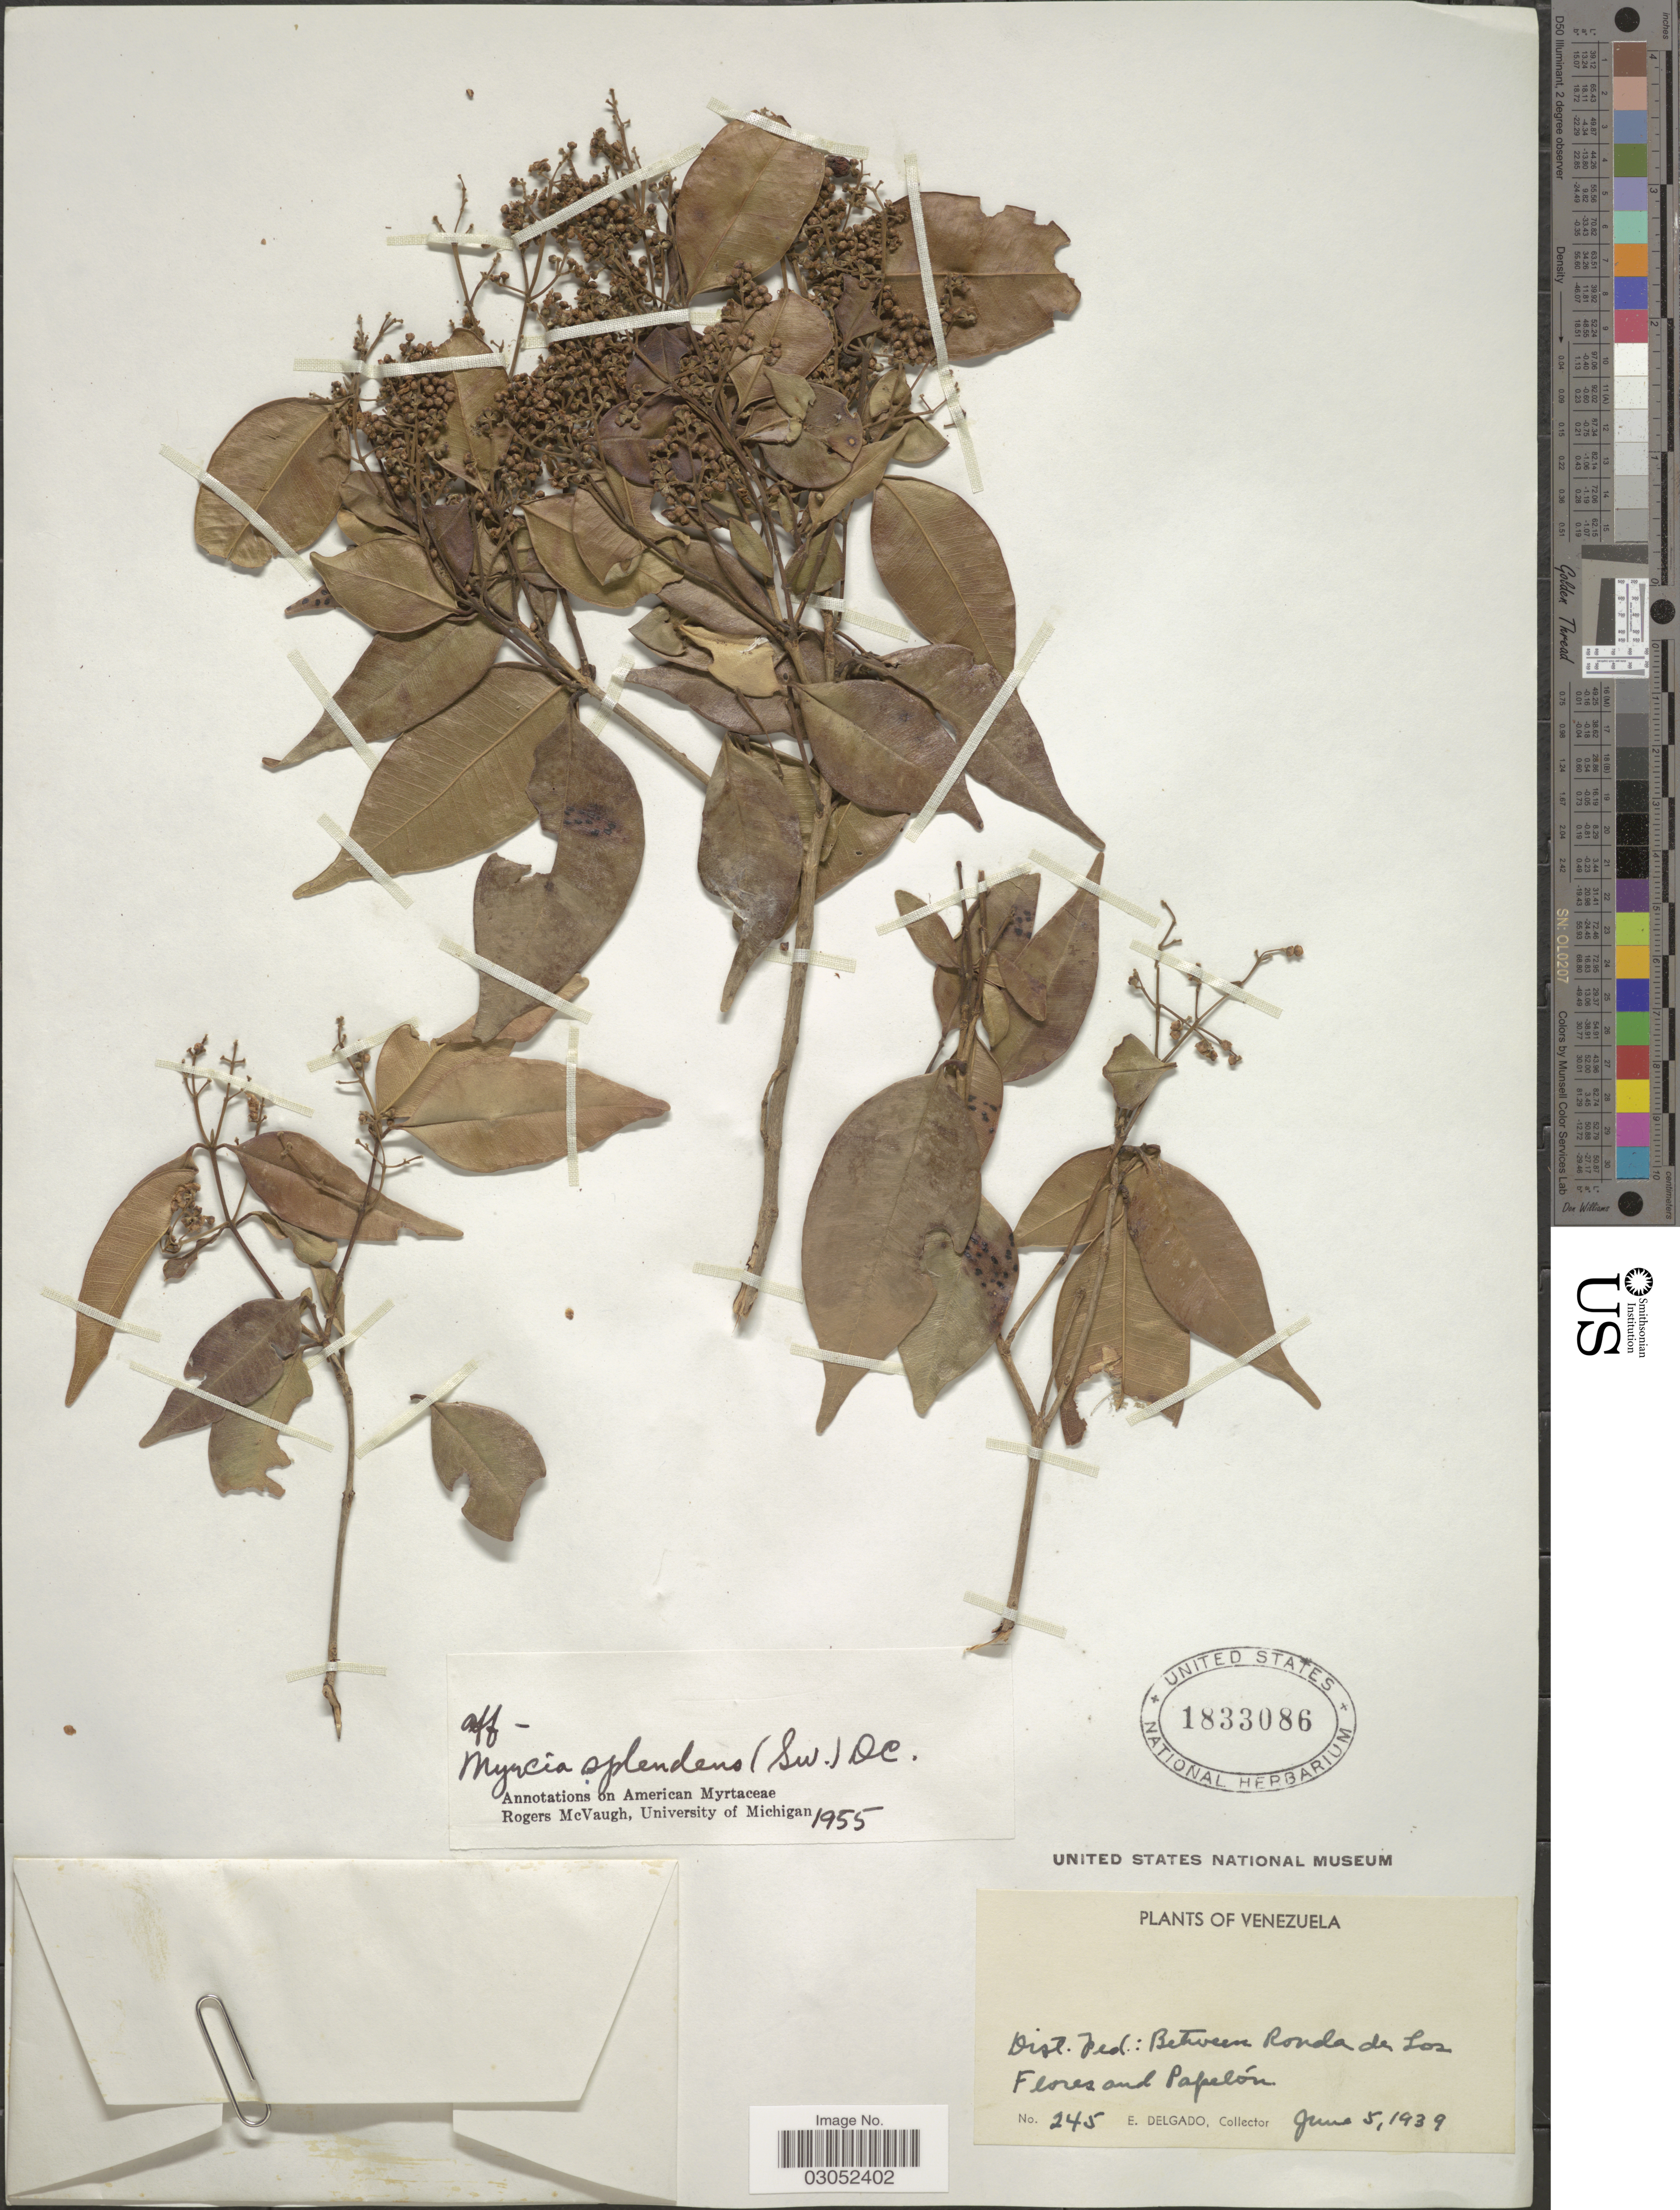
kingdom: Plantae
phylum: Tracheophyta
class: Magnoliopsida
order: Myrtales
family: Myrtaceae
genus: Myrcia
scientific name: Myrcia splendens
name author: (Sw.) DC.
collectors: E. Delgado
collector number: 245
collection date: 1939-06-05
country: Venezuela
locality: Dist. Fed.: Between Ronda de Los Flores and Papelón.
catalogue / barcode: US 1833086